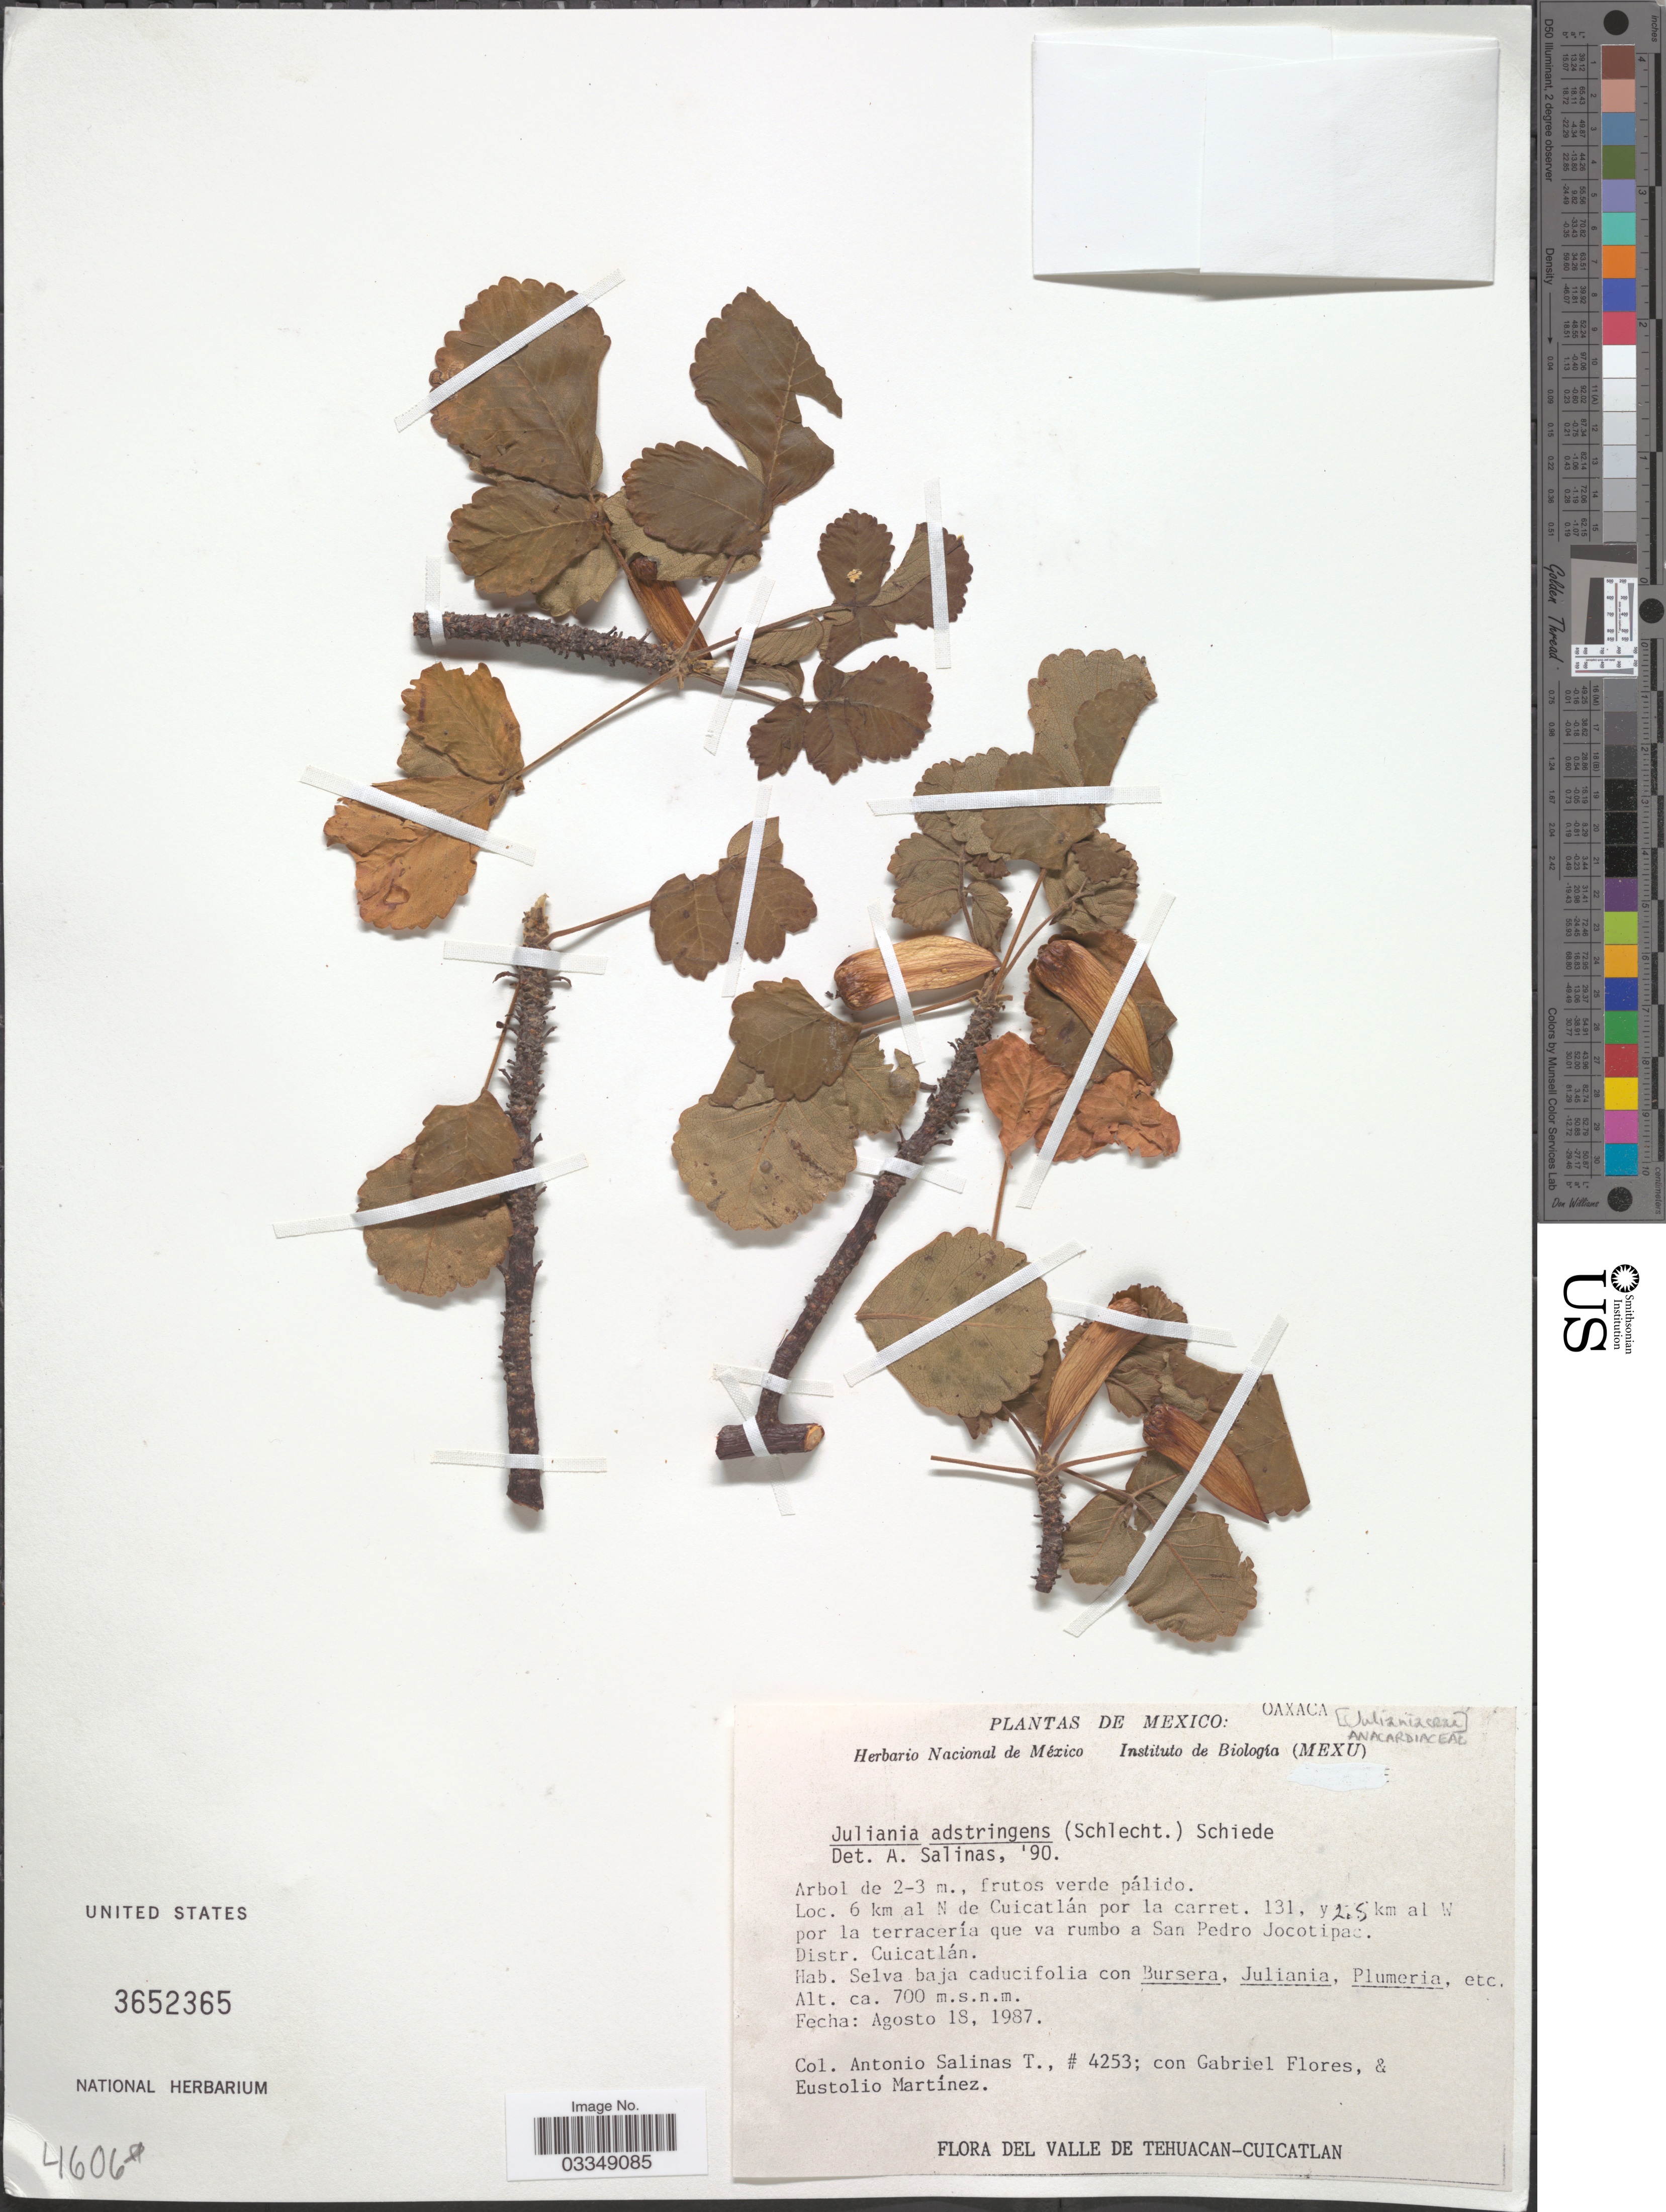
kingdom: Plantae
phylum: Tracheophyta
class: Magnoliopsida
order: Sapindales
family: Anacardiaceae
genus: Amphipterygium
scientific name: Amphipterygium adstringens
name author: (Schltdl.) Schiede ex Standl.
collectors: A. Salinas T., G. Flores F. & E. Martínez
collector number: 4253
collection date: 1987-08-18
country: Mexico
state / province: Oaxaca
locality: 6 km al N de Cuicatlán por la carret. 131, y 2.5 km al W por la terracería que va rumbo a San Pedro Jocotipac. Distr. Cuicatlán.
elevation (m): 700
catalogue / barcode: US 3652365